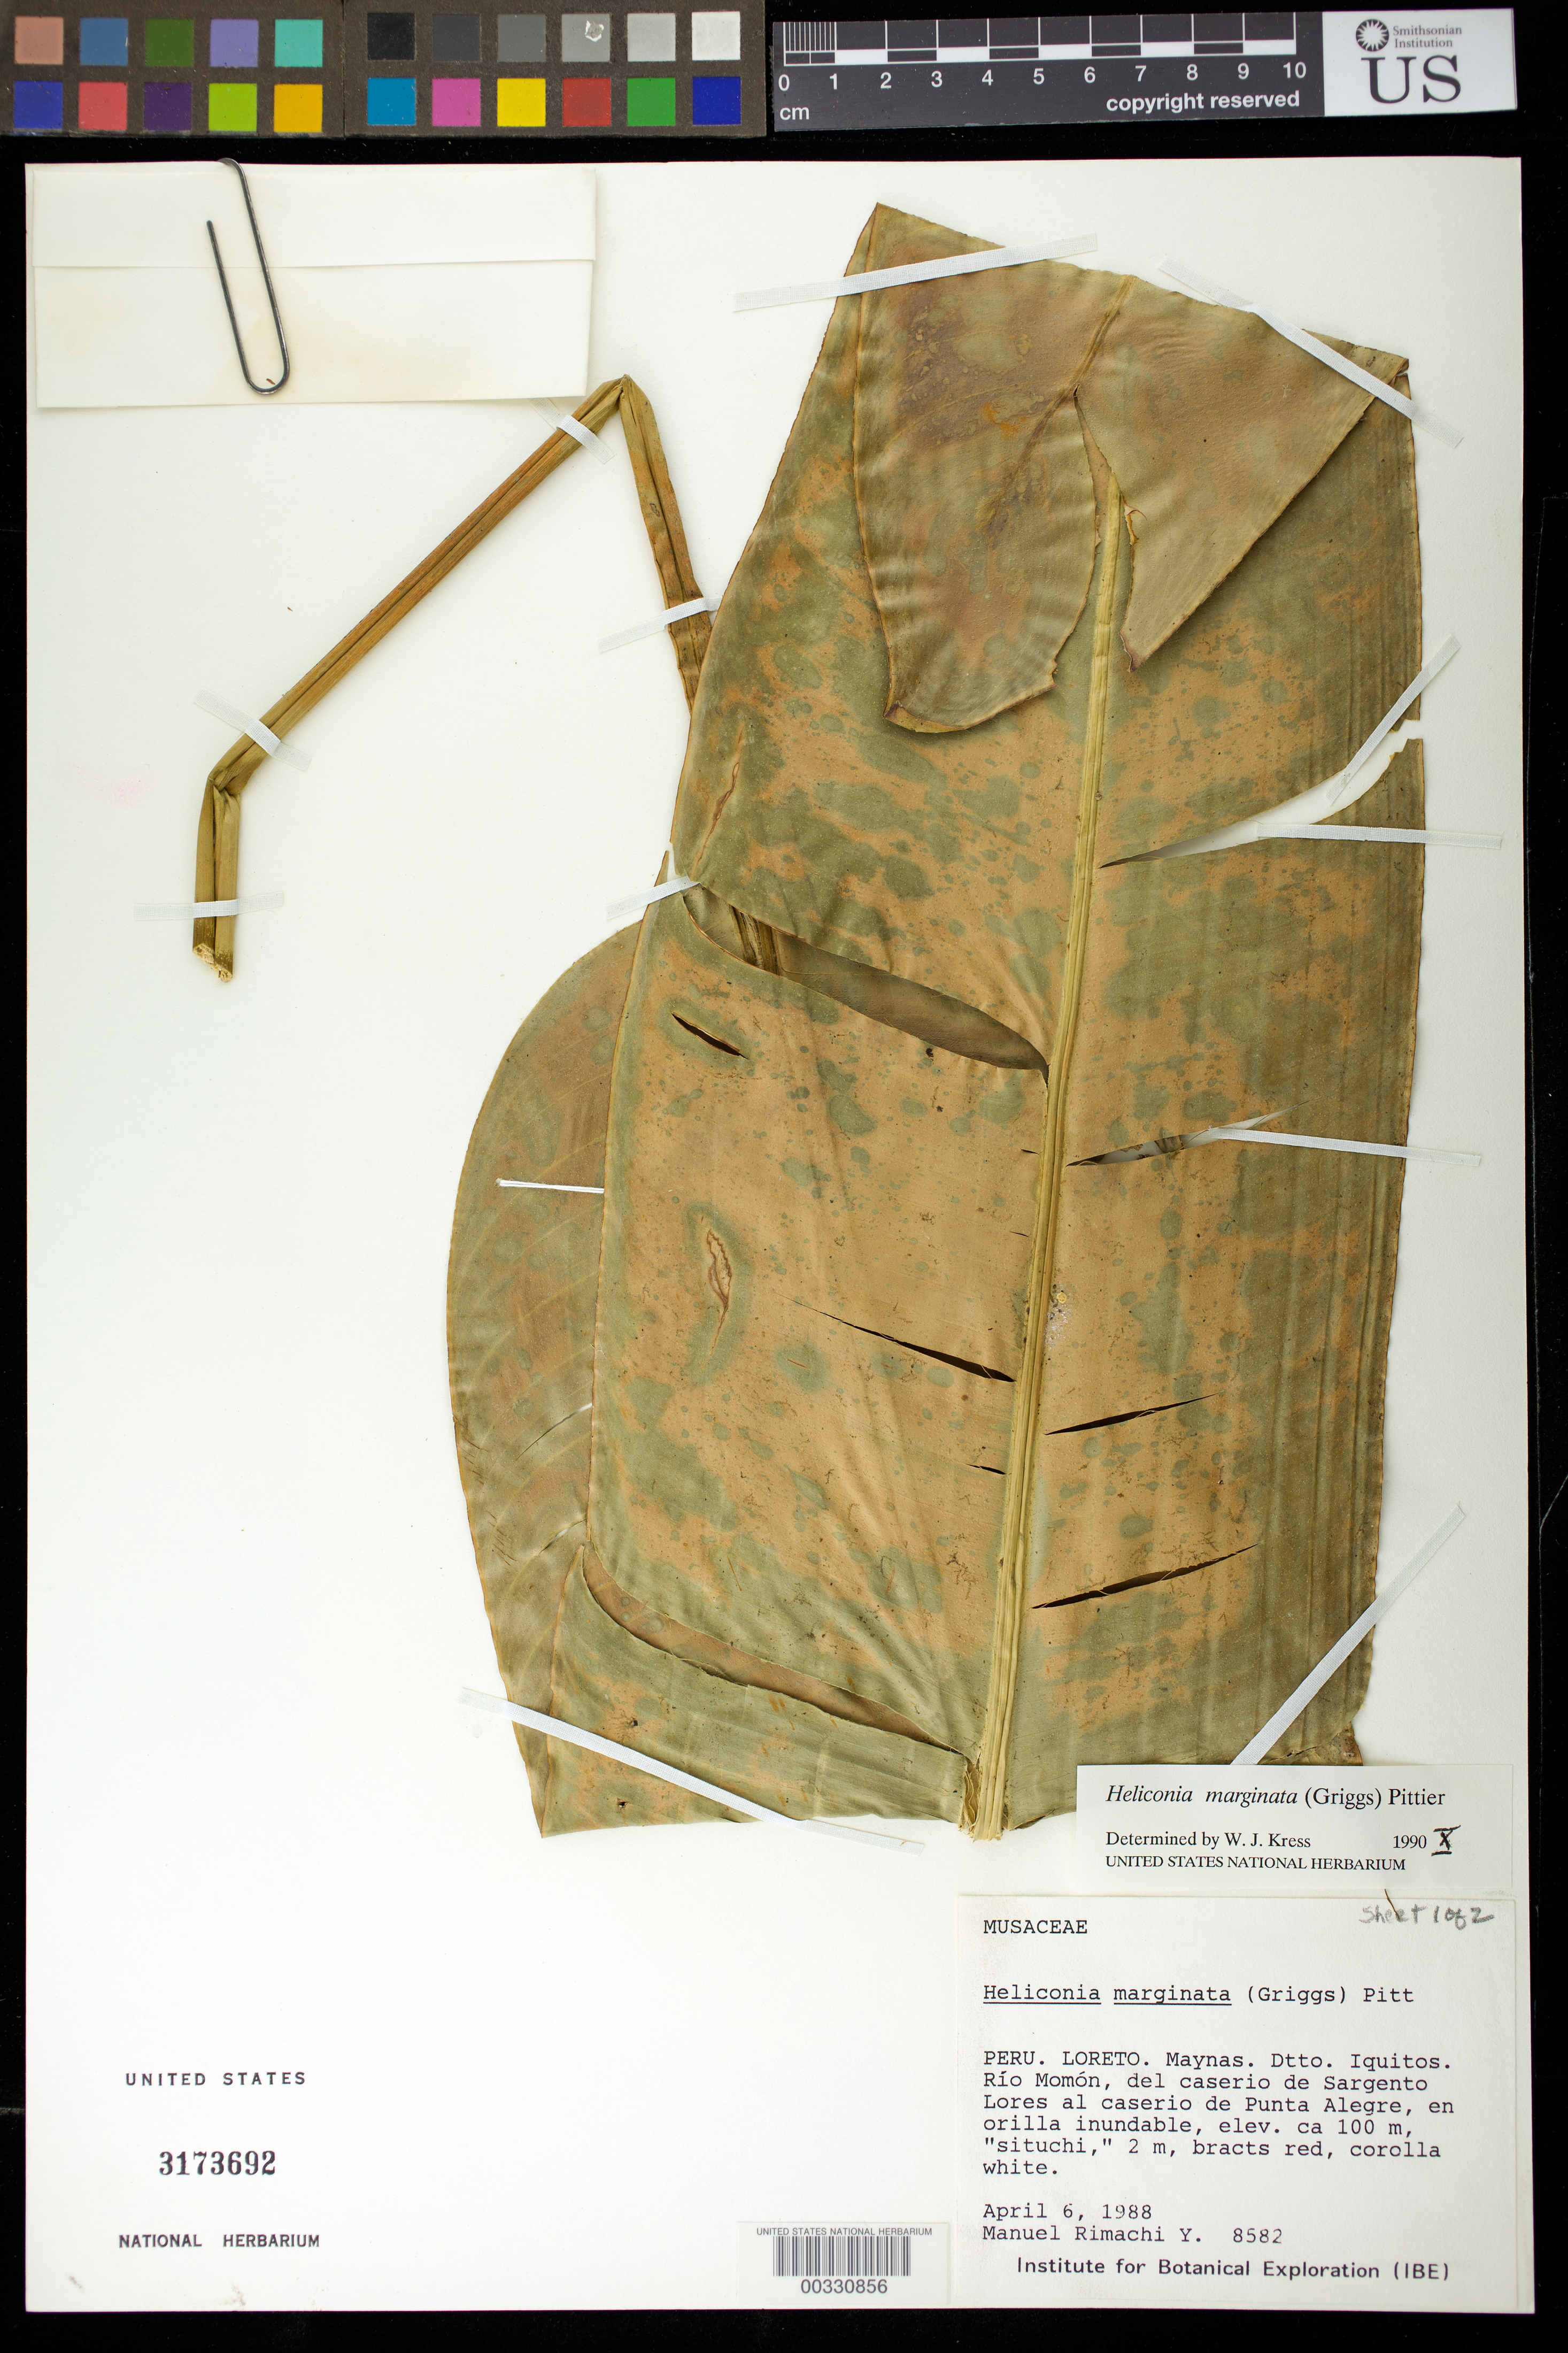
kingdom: Plantae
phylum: Tracheophyta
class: Liliopsida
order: Zingiberales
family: Heliconiaceae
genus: Heliconia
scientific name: Heliconia marginata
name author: (R.F. Griggs) Pittier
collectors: M. Rimachi Y.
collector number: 8582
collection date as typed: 06 Apr 1988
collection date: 1988-04-06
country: Peru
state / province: Loreto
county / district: Maynas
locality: Dtto iquitos, rio momon, del caserio de sargento lores al caserio de punta alegre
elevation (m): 100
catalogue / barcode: US 3173692